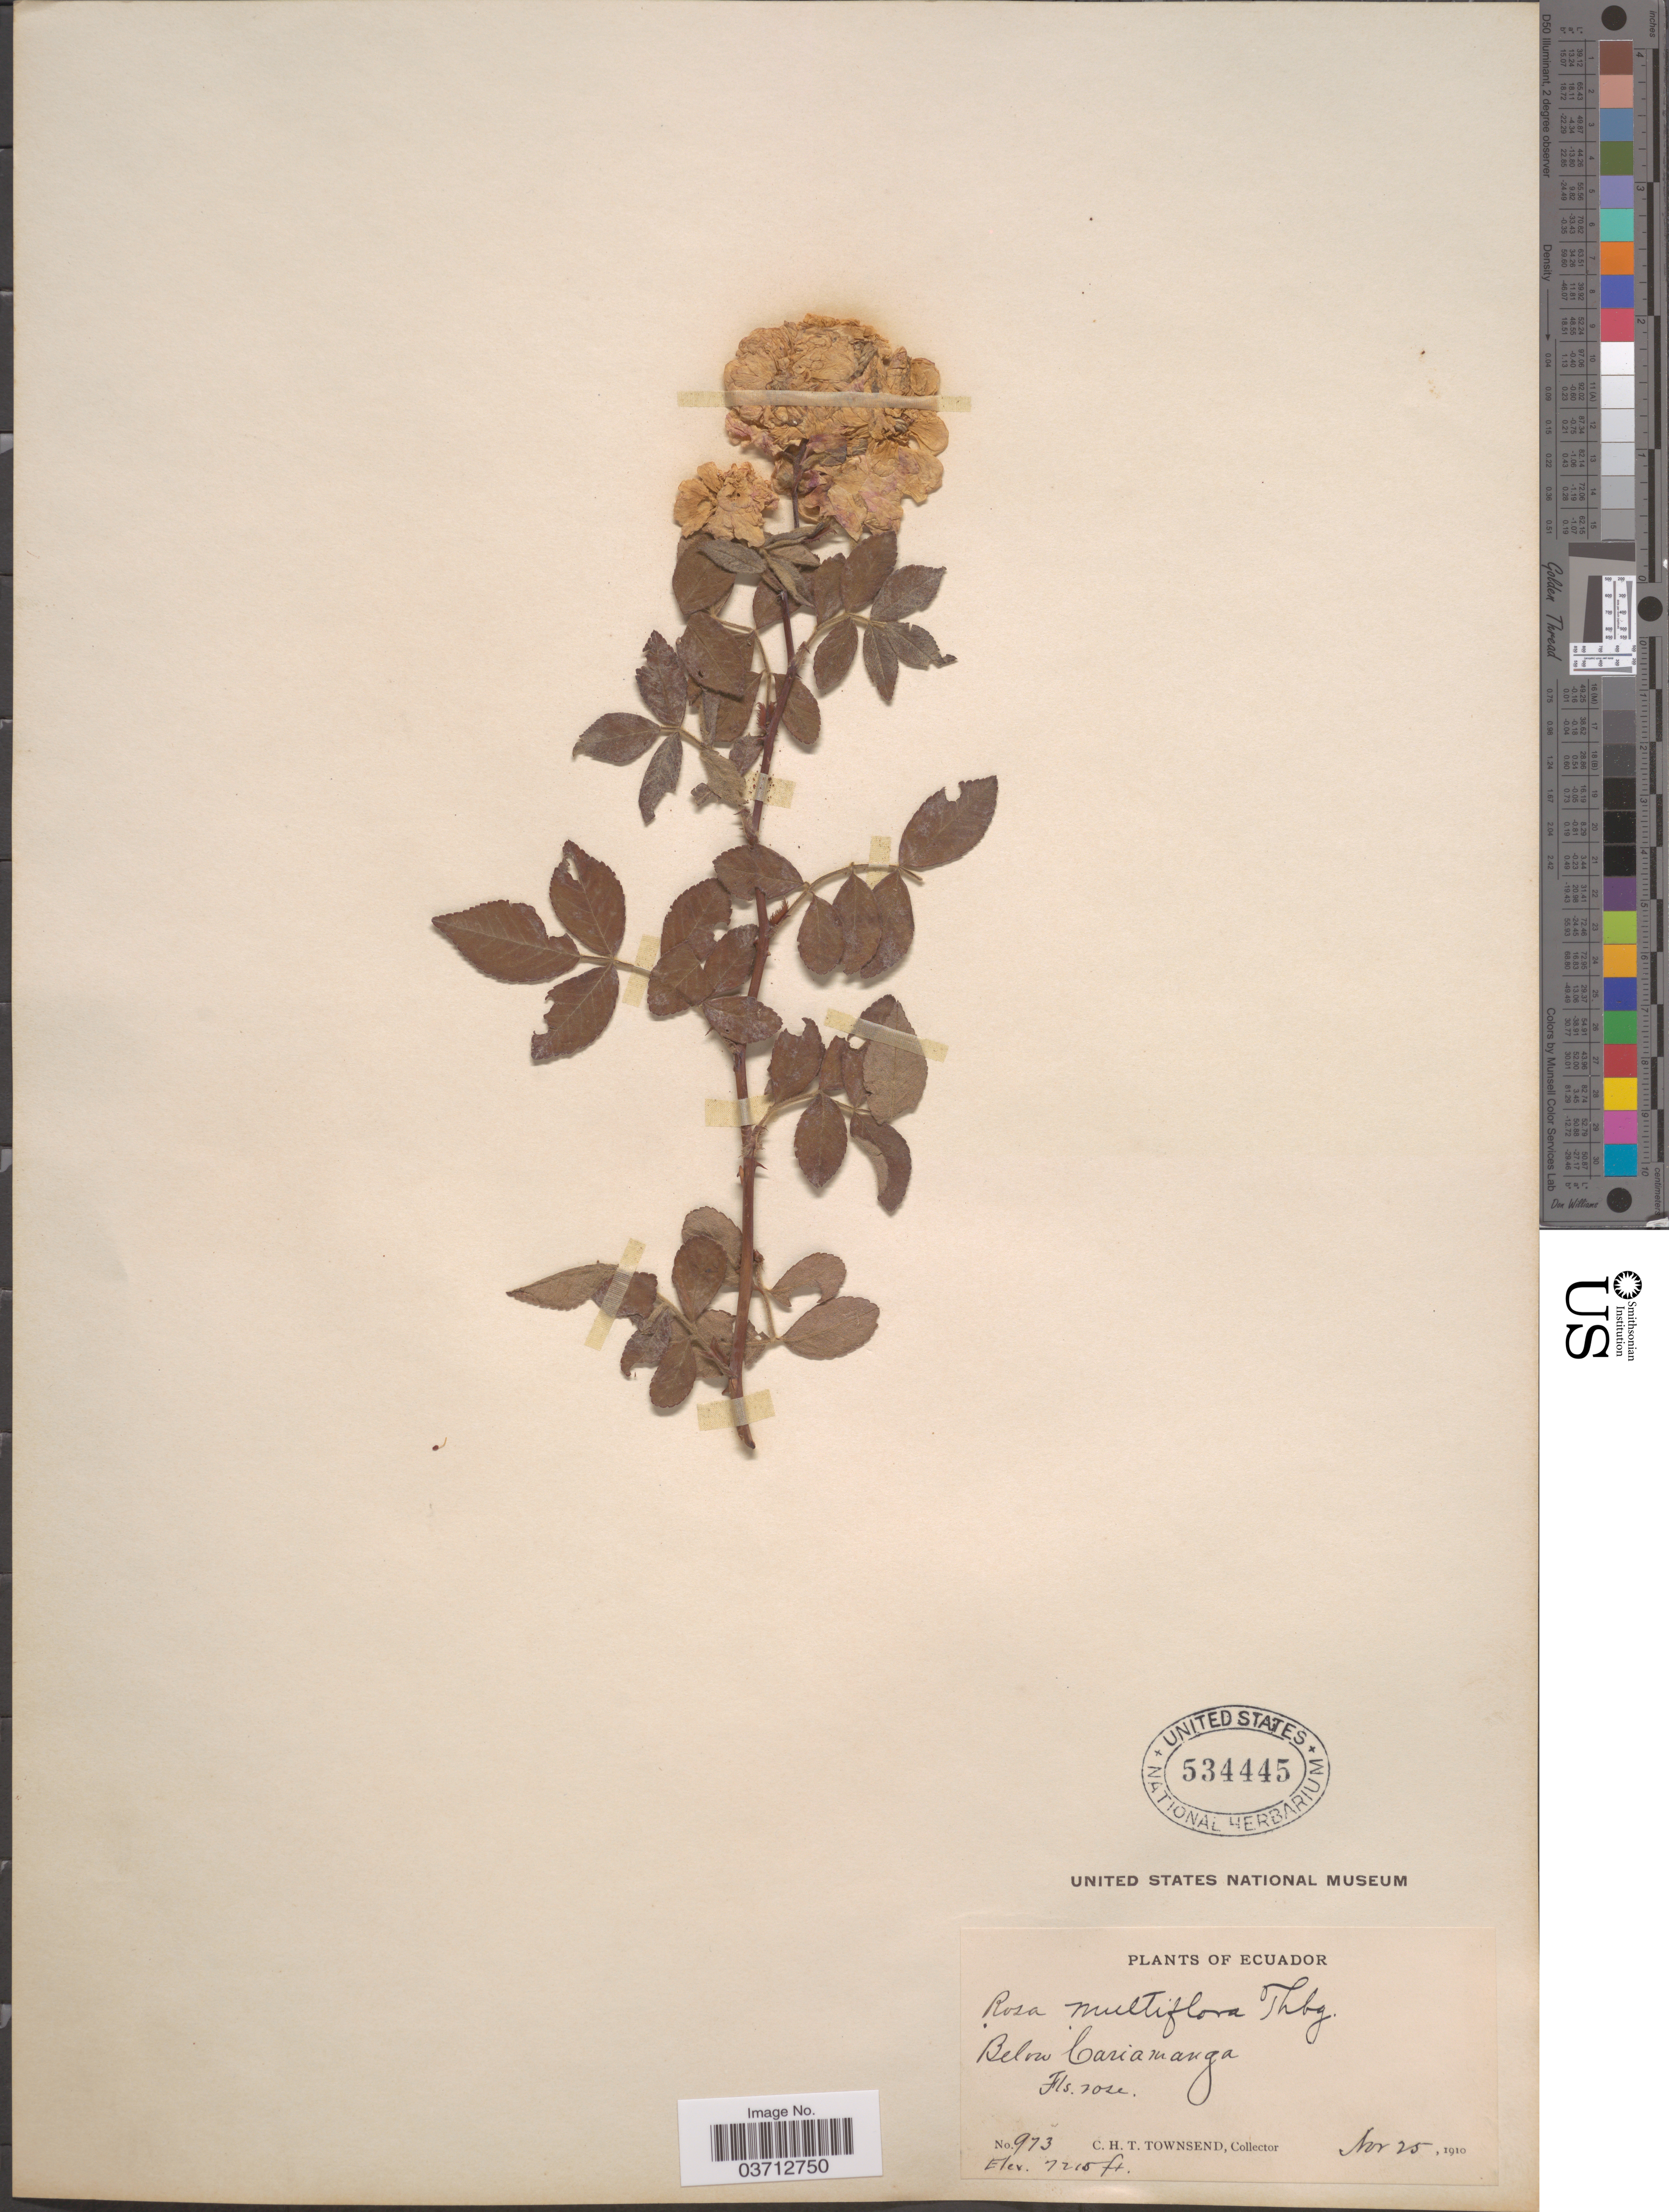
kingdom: Plantae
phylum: Tracheophyta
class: Magnoliopsida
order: Rosales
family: Rosaceae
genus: Rosa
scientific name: Rosa multiflora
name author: Thunb.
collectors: C. H. T. Townsend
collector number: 973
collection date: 1910-11-25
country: Ecuador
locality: Below Cariamanga.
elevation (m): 2199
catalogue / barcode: US 534445